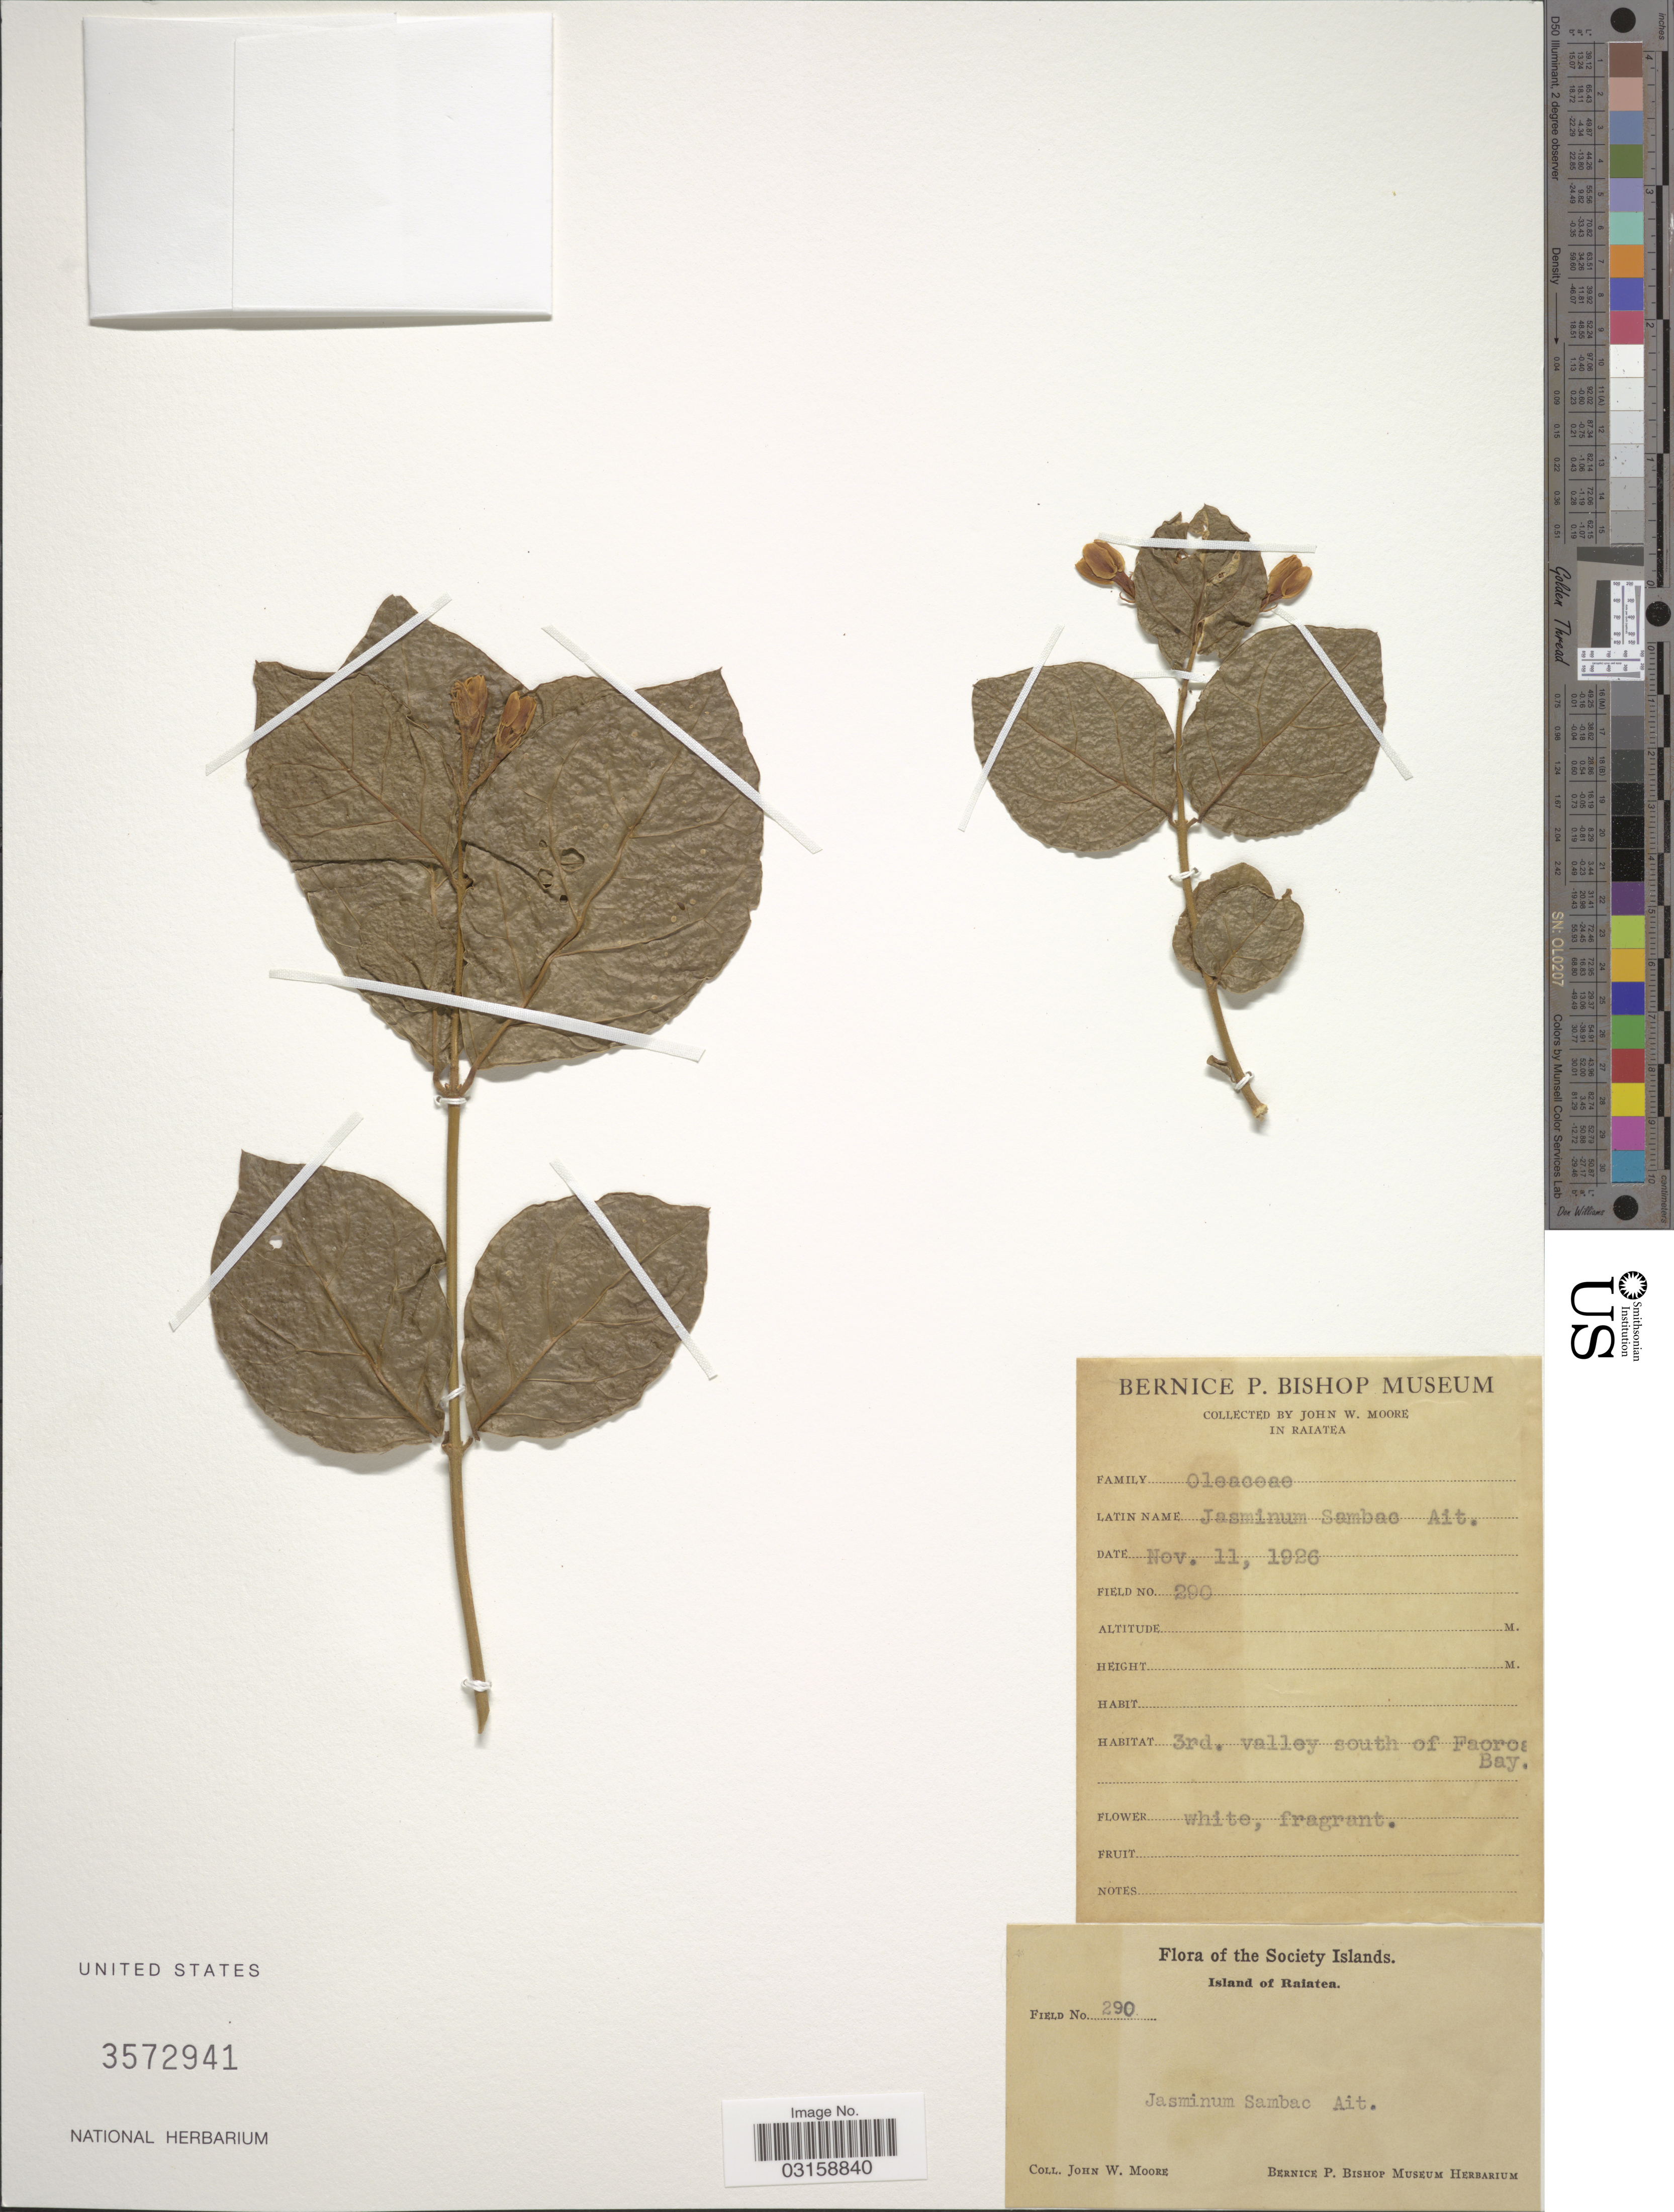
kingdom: Plantae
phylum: Tracheophyta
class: Magnoliopsida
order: Lamiales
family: Oleaceae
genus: Jasminum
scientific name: Jasminum sambac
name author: (L.) Aiton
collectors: J. Moore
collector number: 290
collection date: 1926-11-11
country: French Polynesia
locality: Society Islands. Island of Raiatea. 3rd. valley south of Faoro [illegible text] Bay.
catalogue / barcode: US 3572941